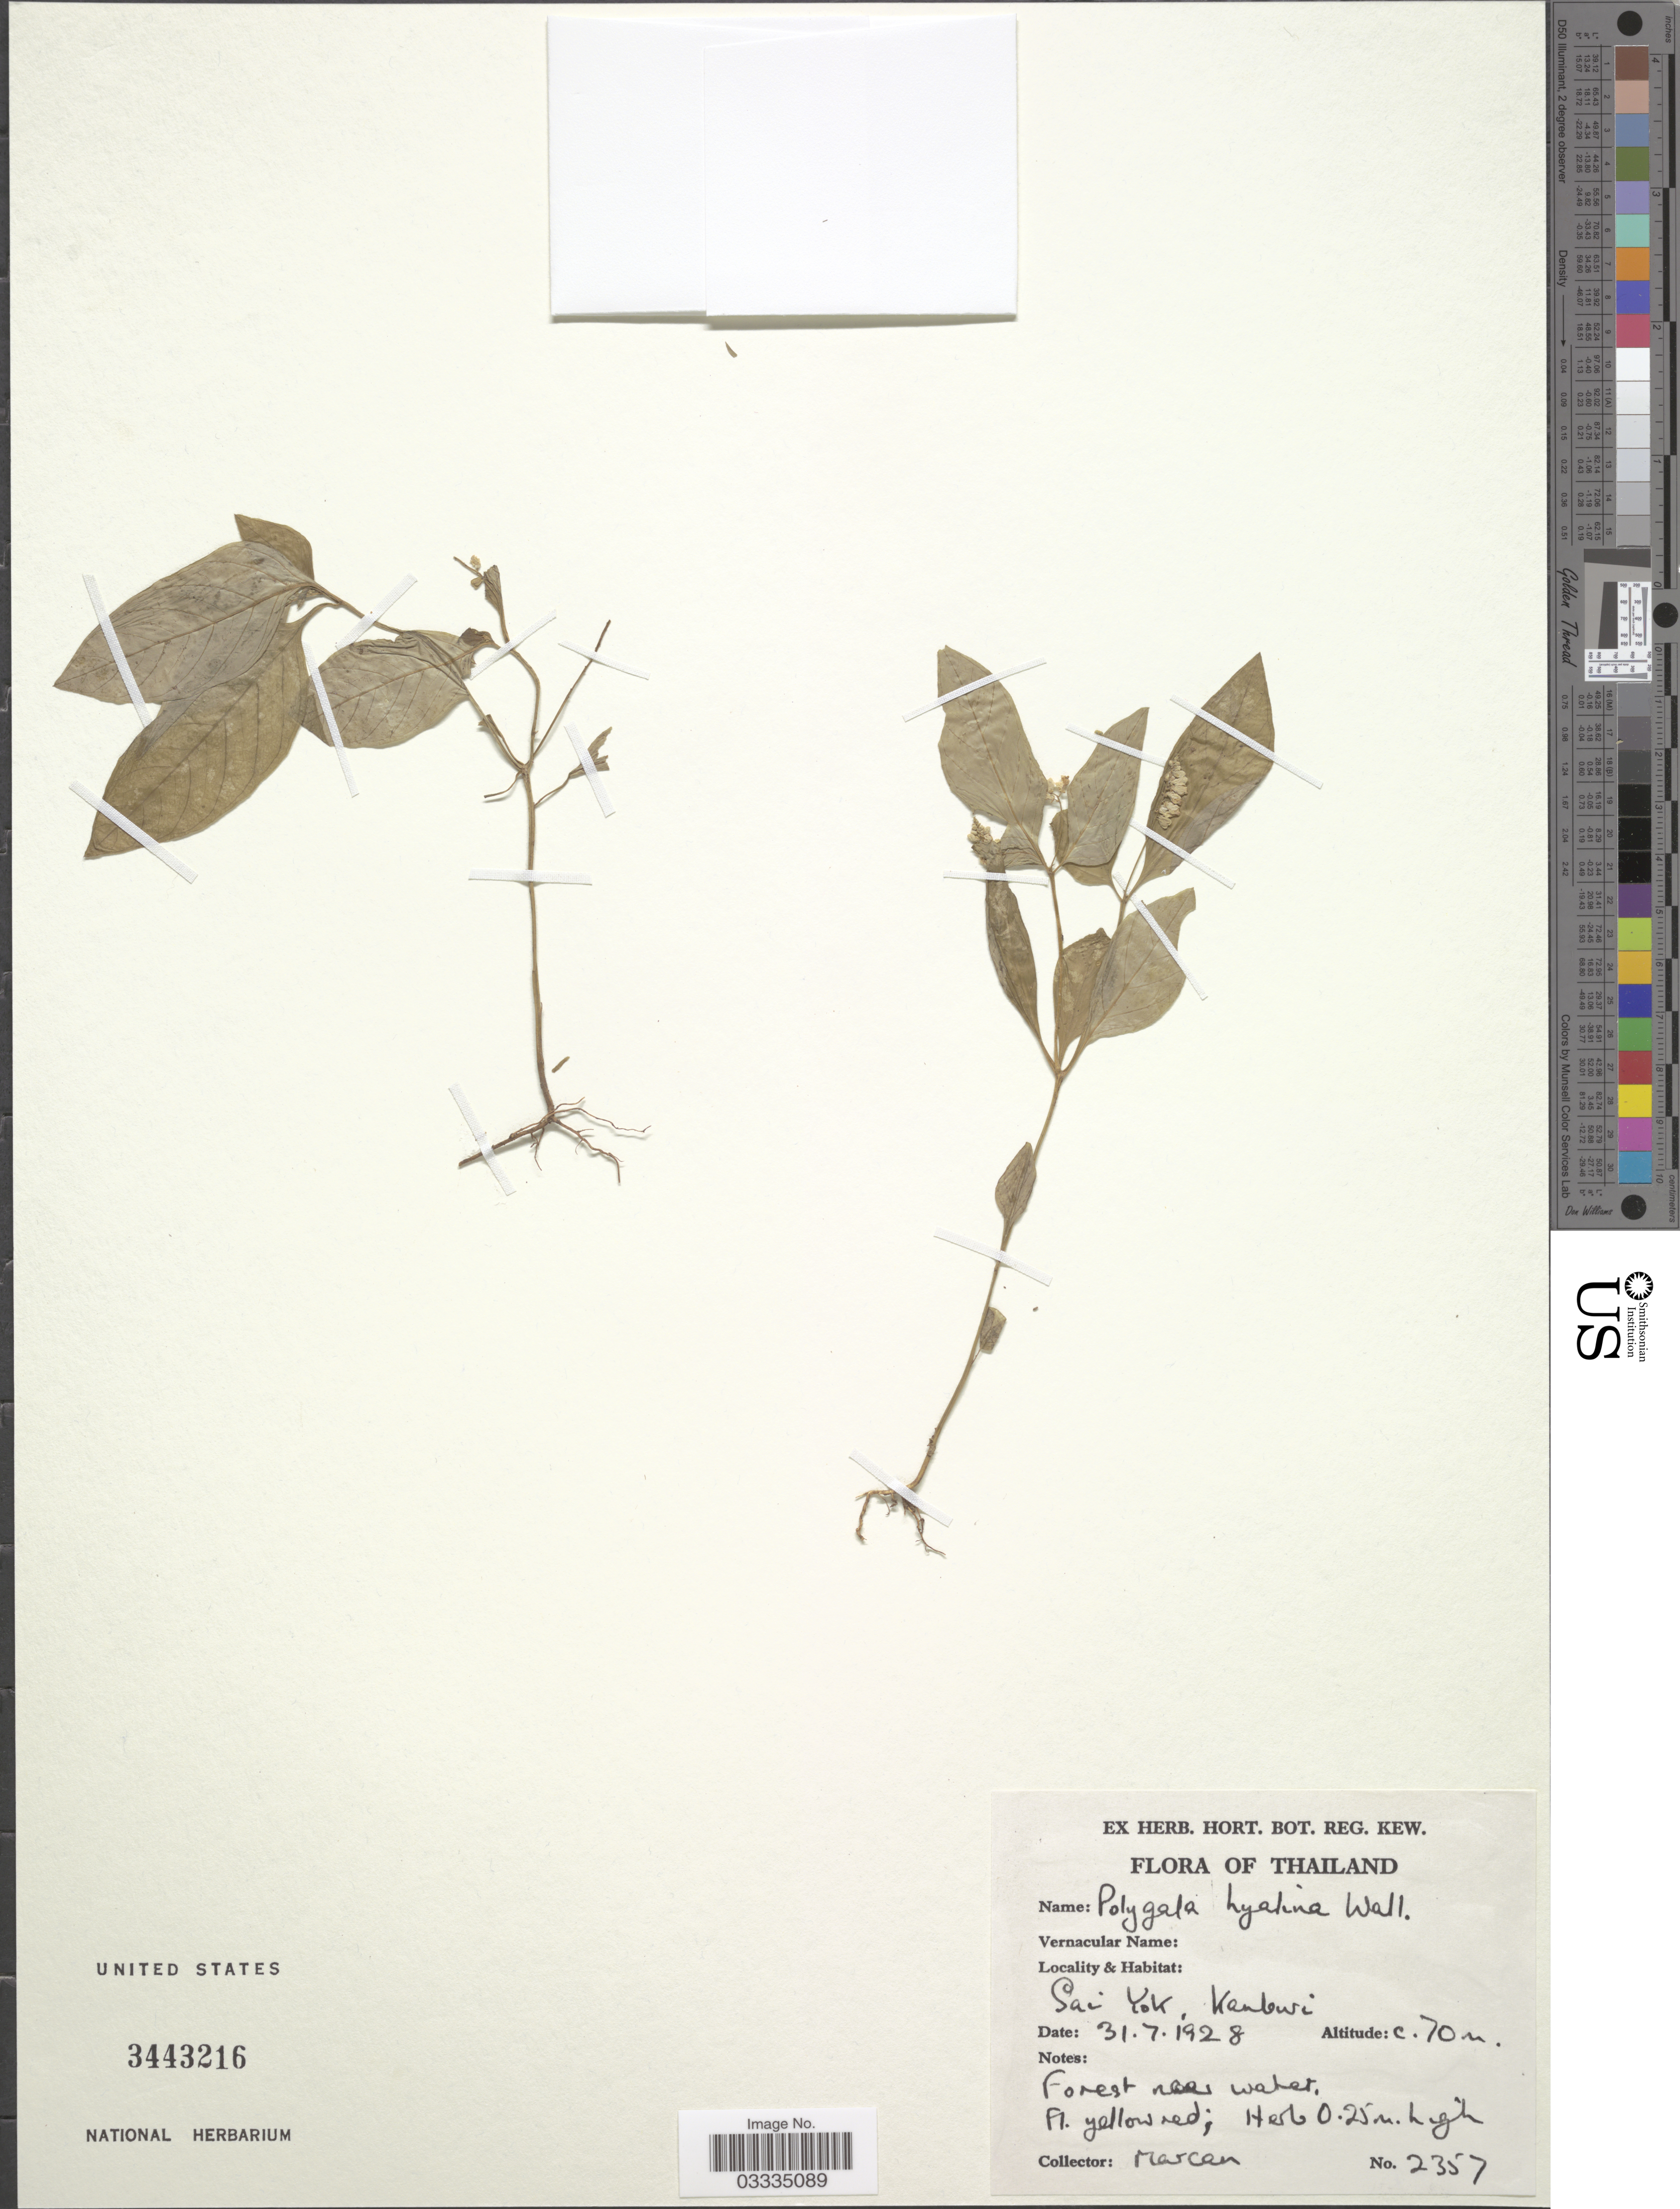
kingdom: Plantae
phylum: Tracheophyta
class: Magnoliopsida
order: Fabales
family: Polygalaceae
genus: Polygala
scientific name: Polygala hyalina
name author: Wall.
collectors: Marcan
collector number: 2357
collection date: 1928-07-31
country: Thailand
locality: Sai yok, Kanburi.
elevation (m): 70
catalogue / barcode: US 3443216